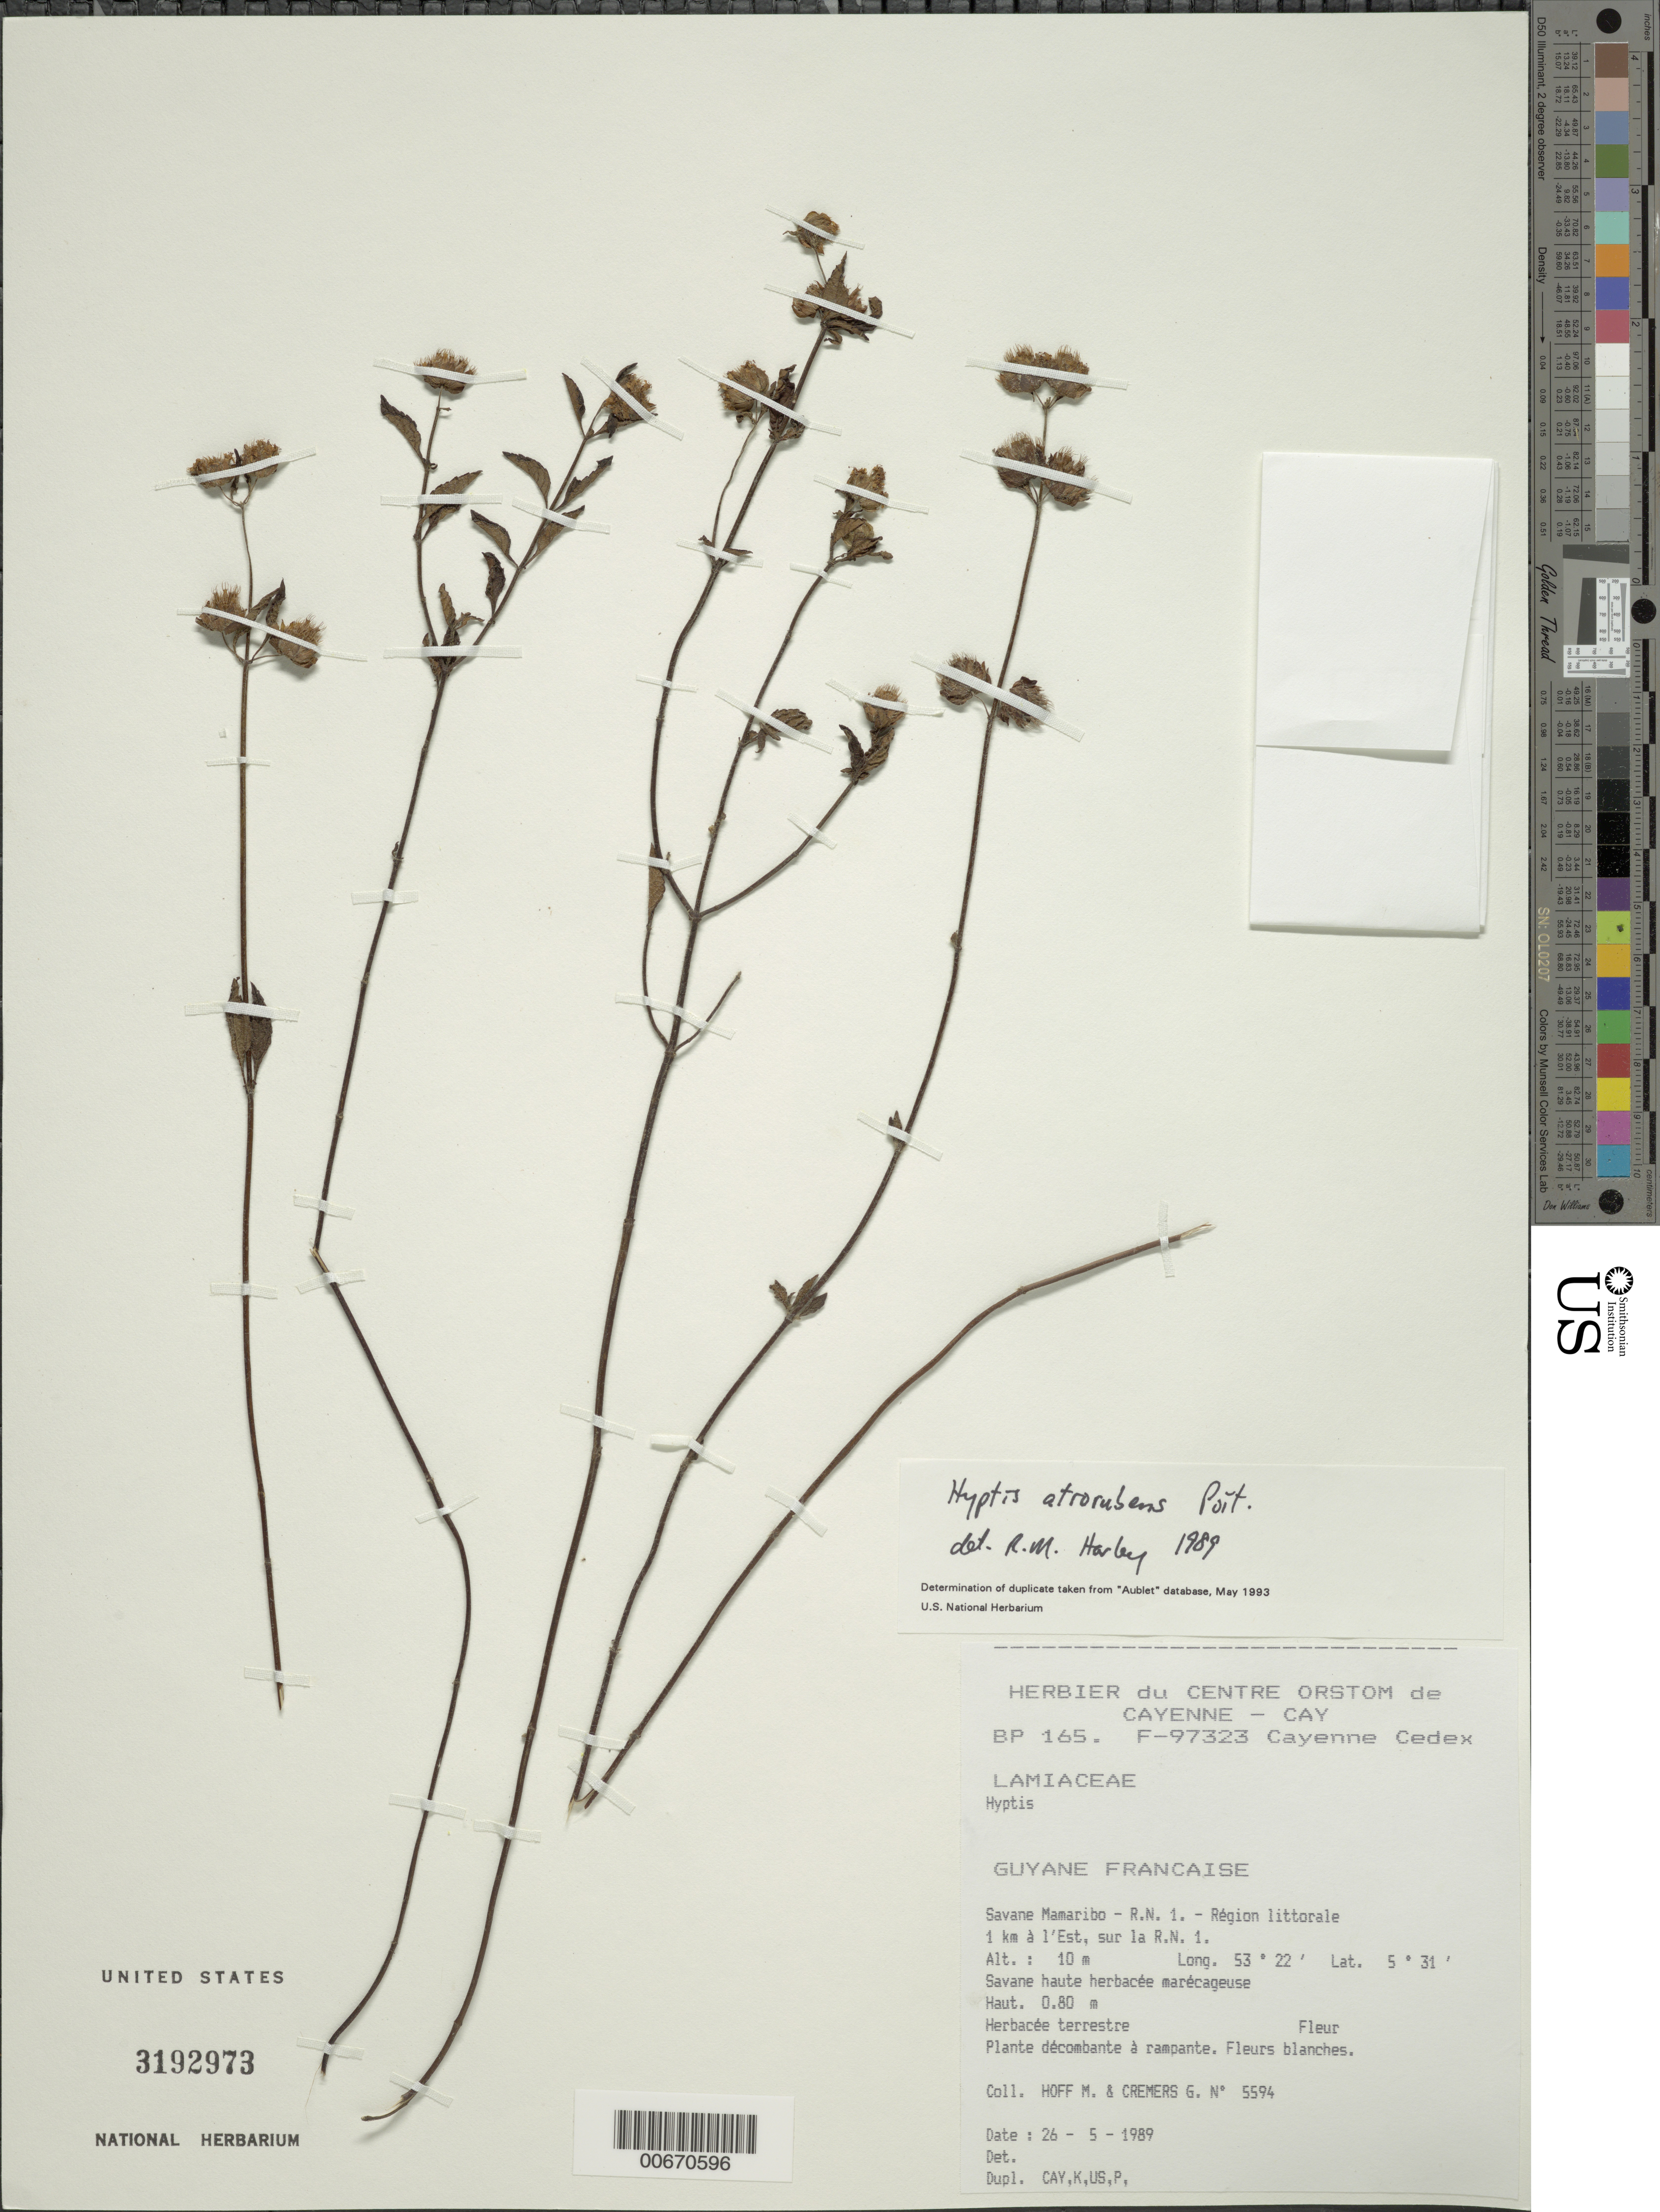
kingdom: Plantae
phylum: Tracheophyta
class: Magnoliopsida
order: Lamiales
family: Lamiaceae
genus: Hyptis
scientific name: Hyptis atrorubens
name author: Poit.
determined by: Harley, R. M.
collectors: M. Hoff & G. Cremers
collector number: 5594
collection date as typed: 26-May-89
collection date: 1989-05-26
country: French Guiana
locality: Savane Mamaribo, R.N. 1, 1 km a l'Est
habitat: High herbaceous marshy savanna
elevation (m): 10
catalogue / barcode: US 3192973